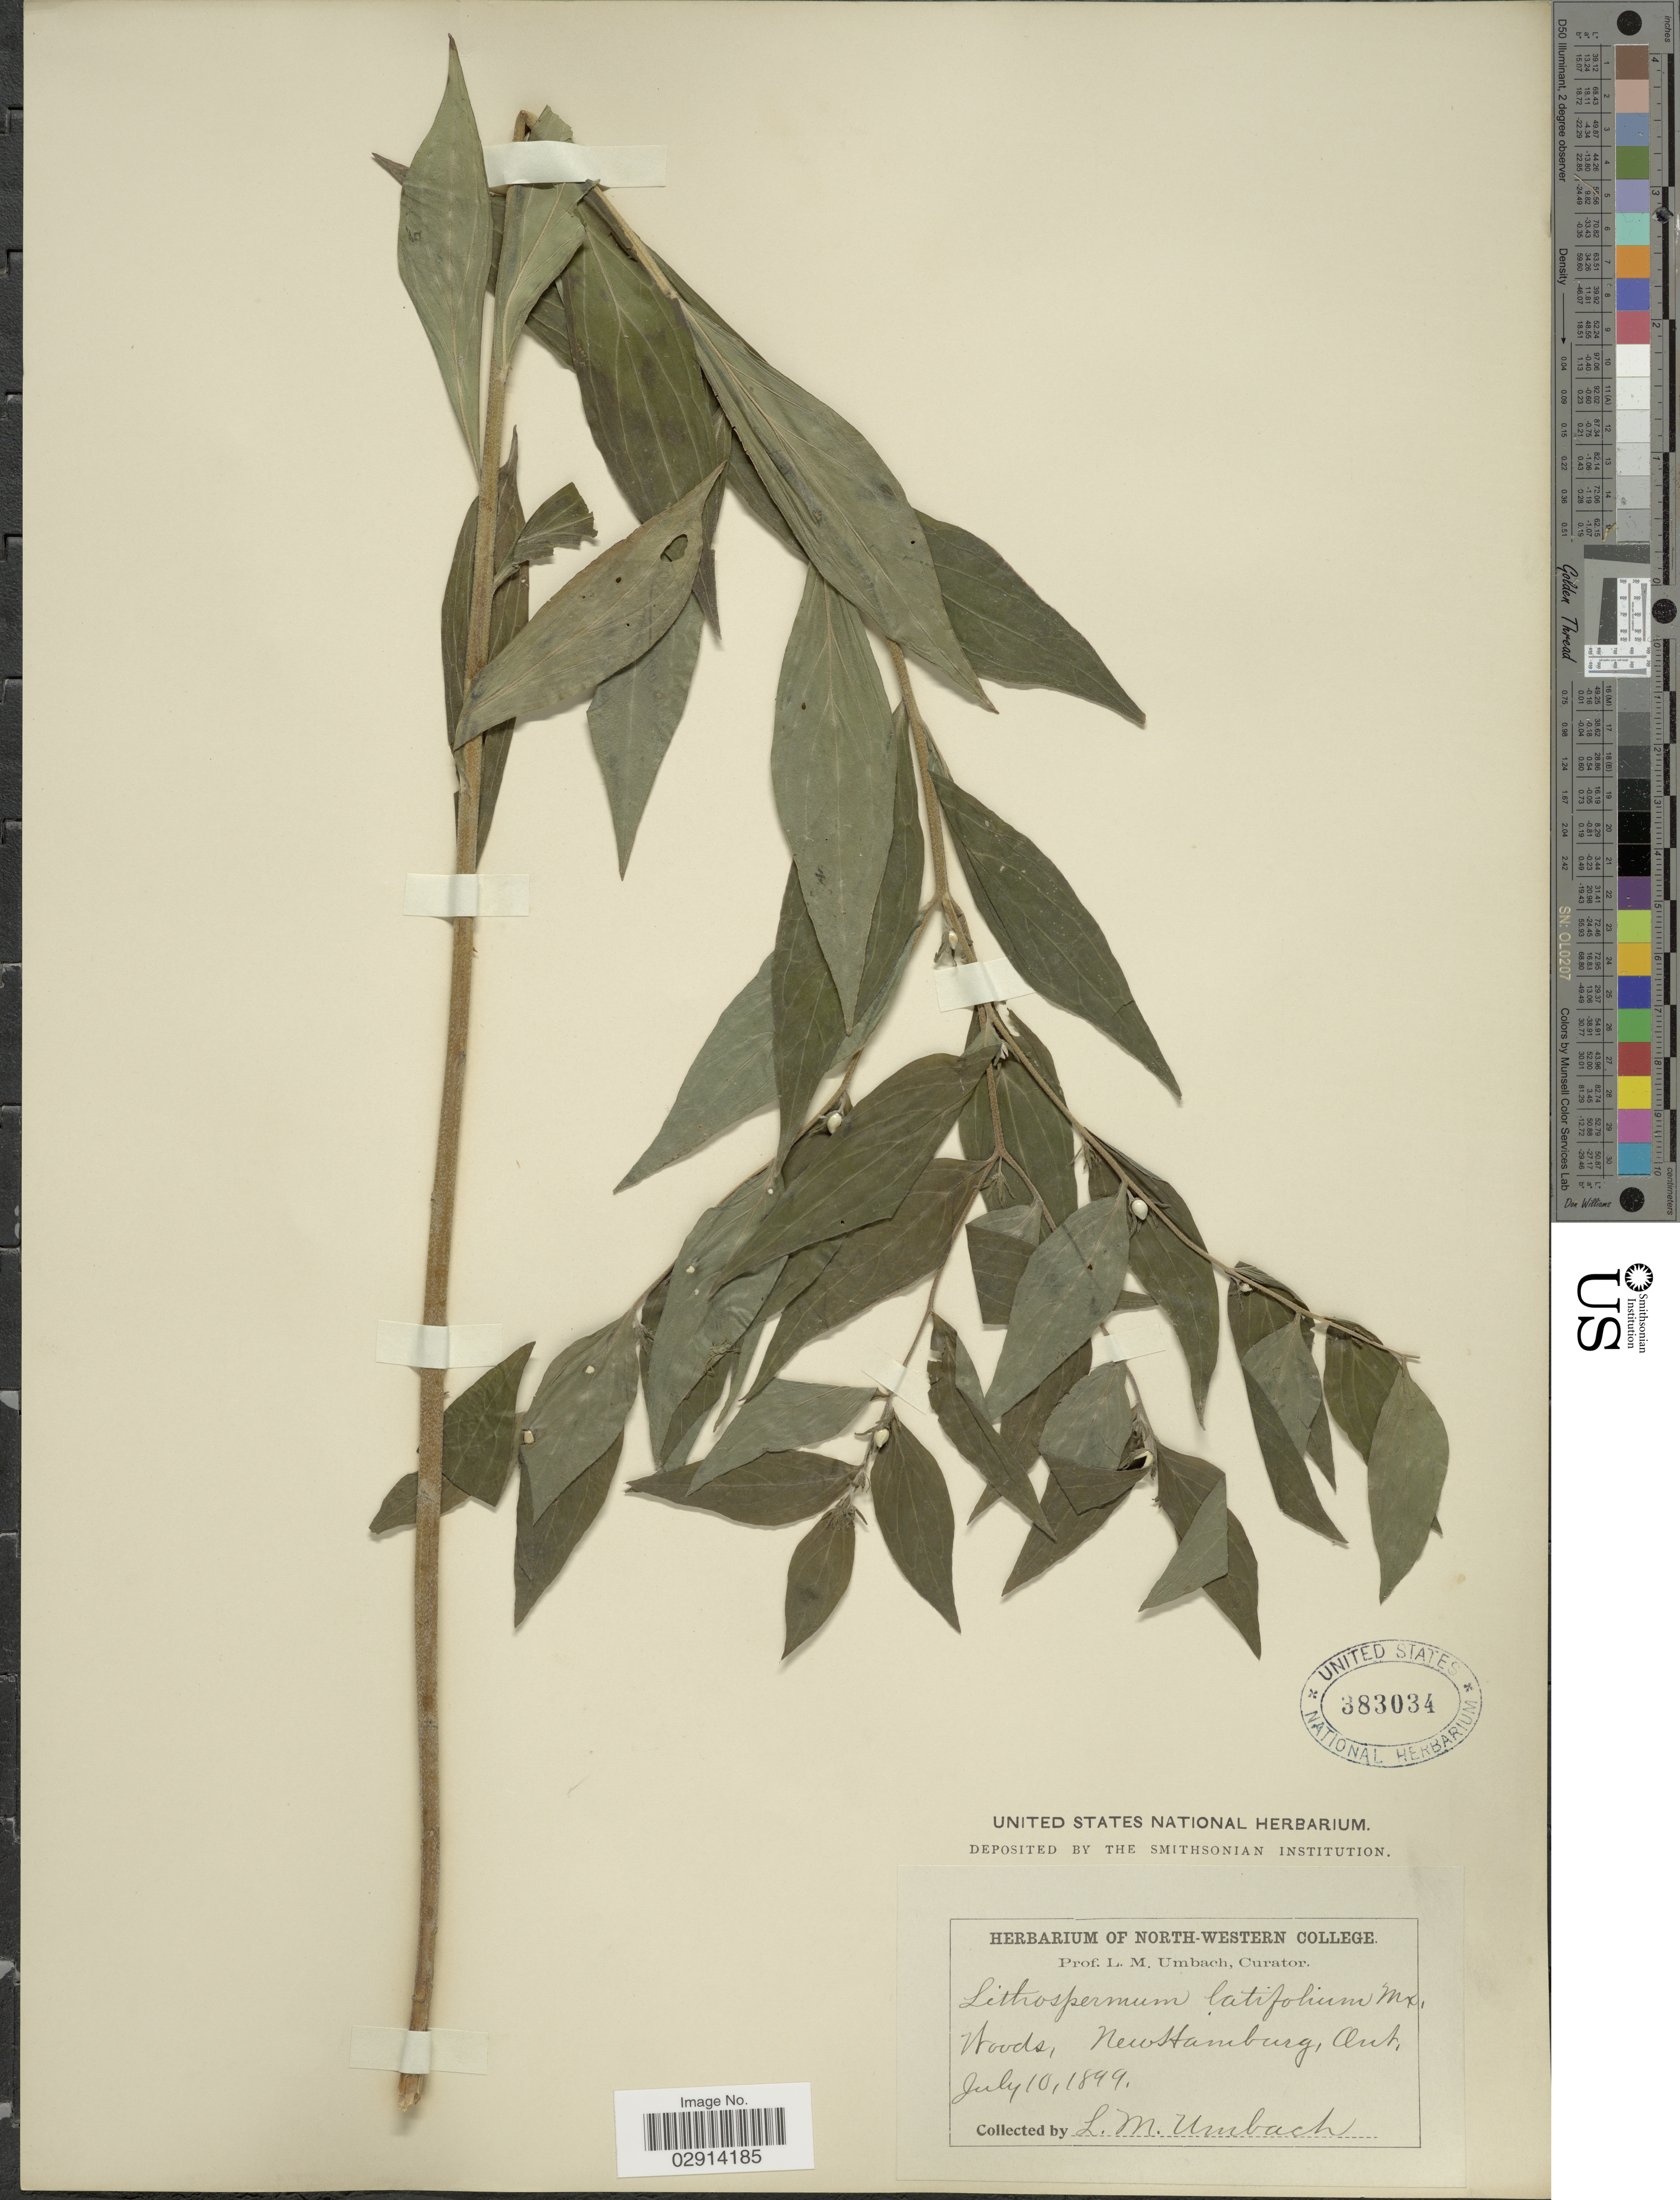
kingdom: Plantae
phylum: Tracheophyta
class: Magnoliopsida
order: Boraginales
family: Boraginaceae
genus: Lithospermum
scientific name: Lithospermum latifolium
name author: Michx.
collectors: L. M. Umbach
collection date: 1899-07-10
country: Canada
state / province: Ontario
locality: Woods, New Hamburg, Ont.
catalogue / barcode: US 383034